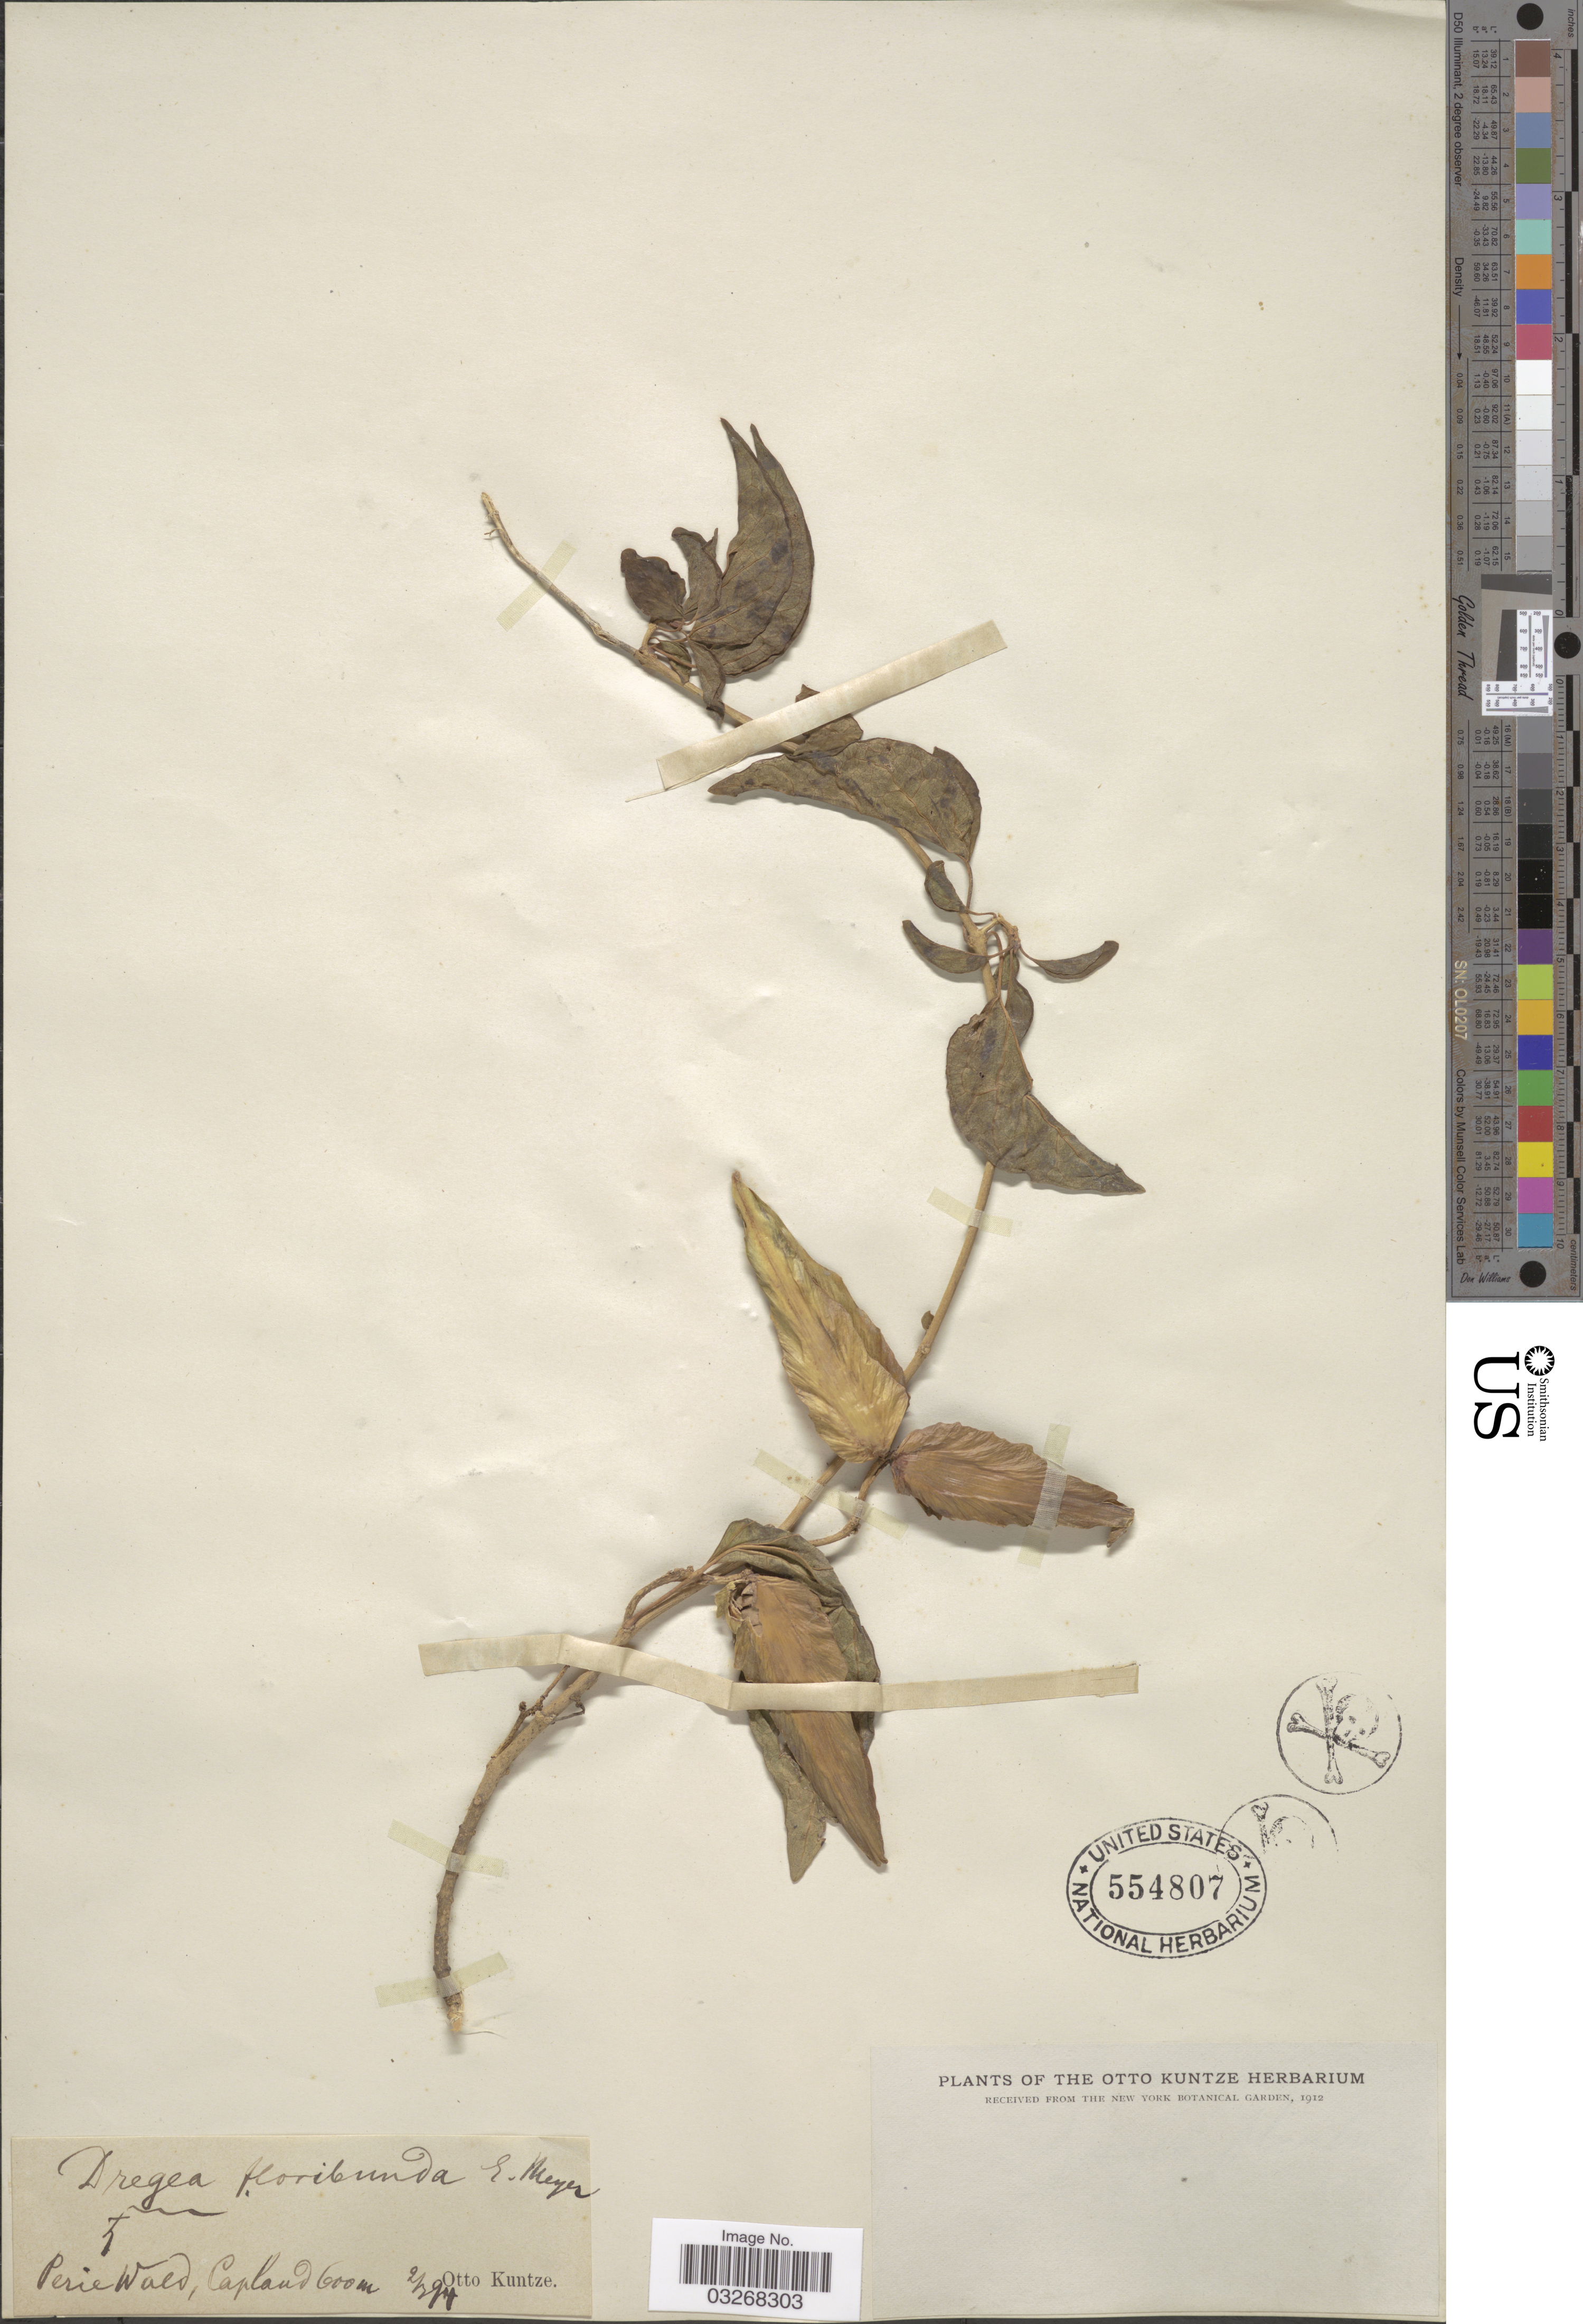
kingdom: Plantae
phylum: Tracheophyta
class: Magnoliopsida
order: Gentianales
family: Apocynaceae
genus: Dregea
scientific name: Dregea floribunda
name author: E. Mey.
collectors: C.E.O. Kuntze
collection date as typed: Transcribed d/m/y: 2/3/94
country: South Africa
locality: Perie Wald, Capland.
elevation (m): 600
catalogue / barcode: US 554807